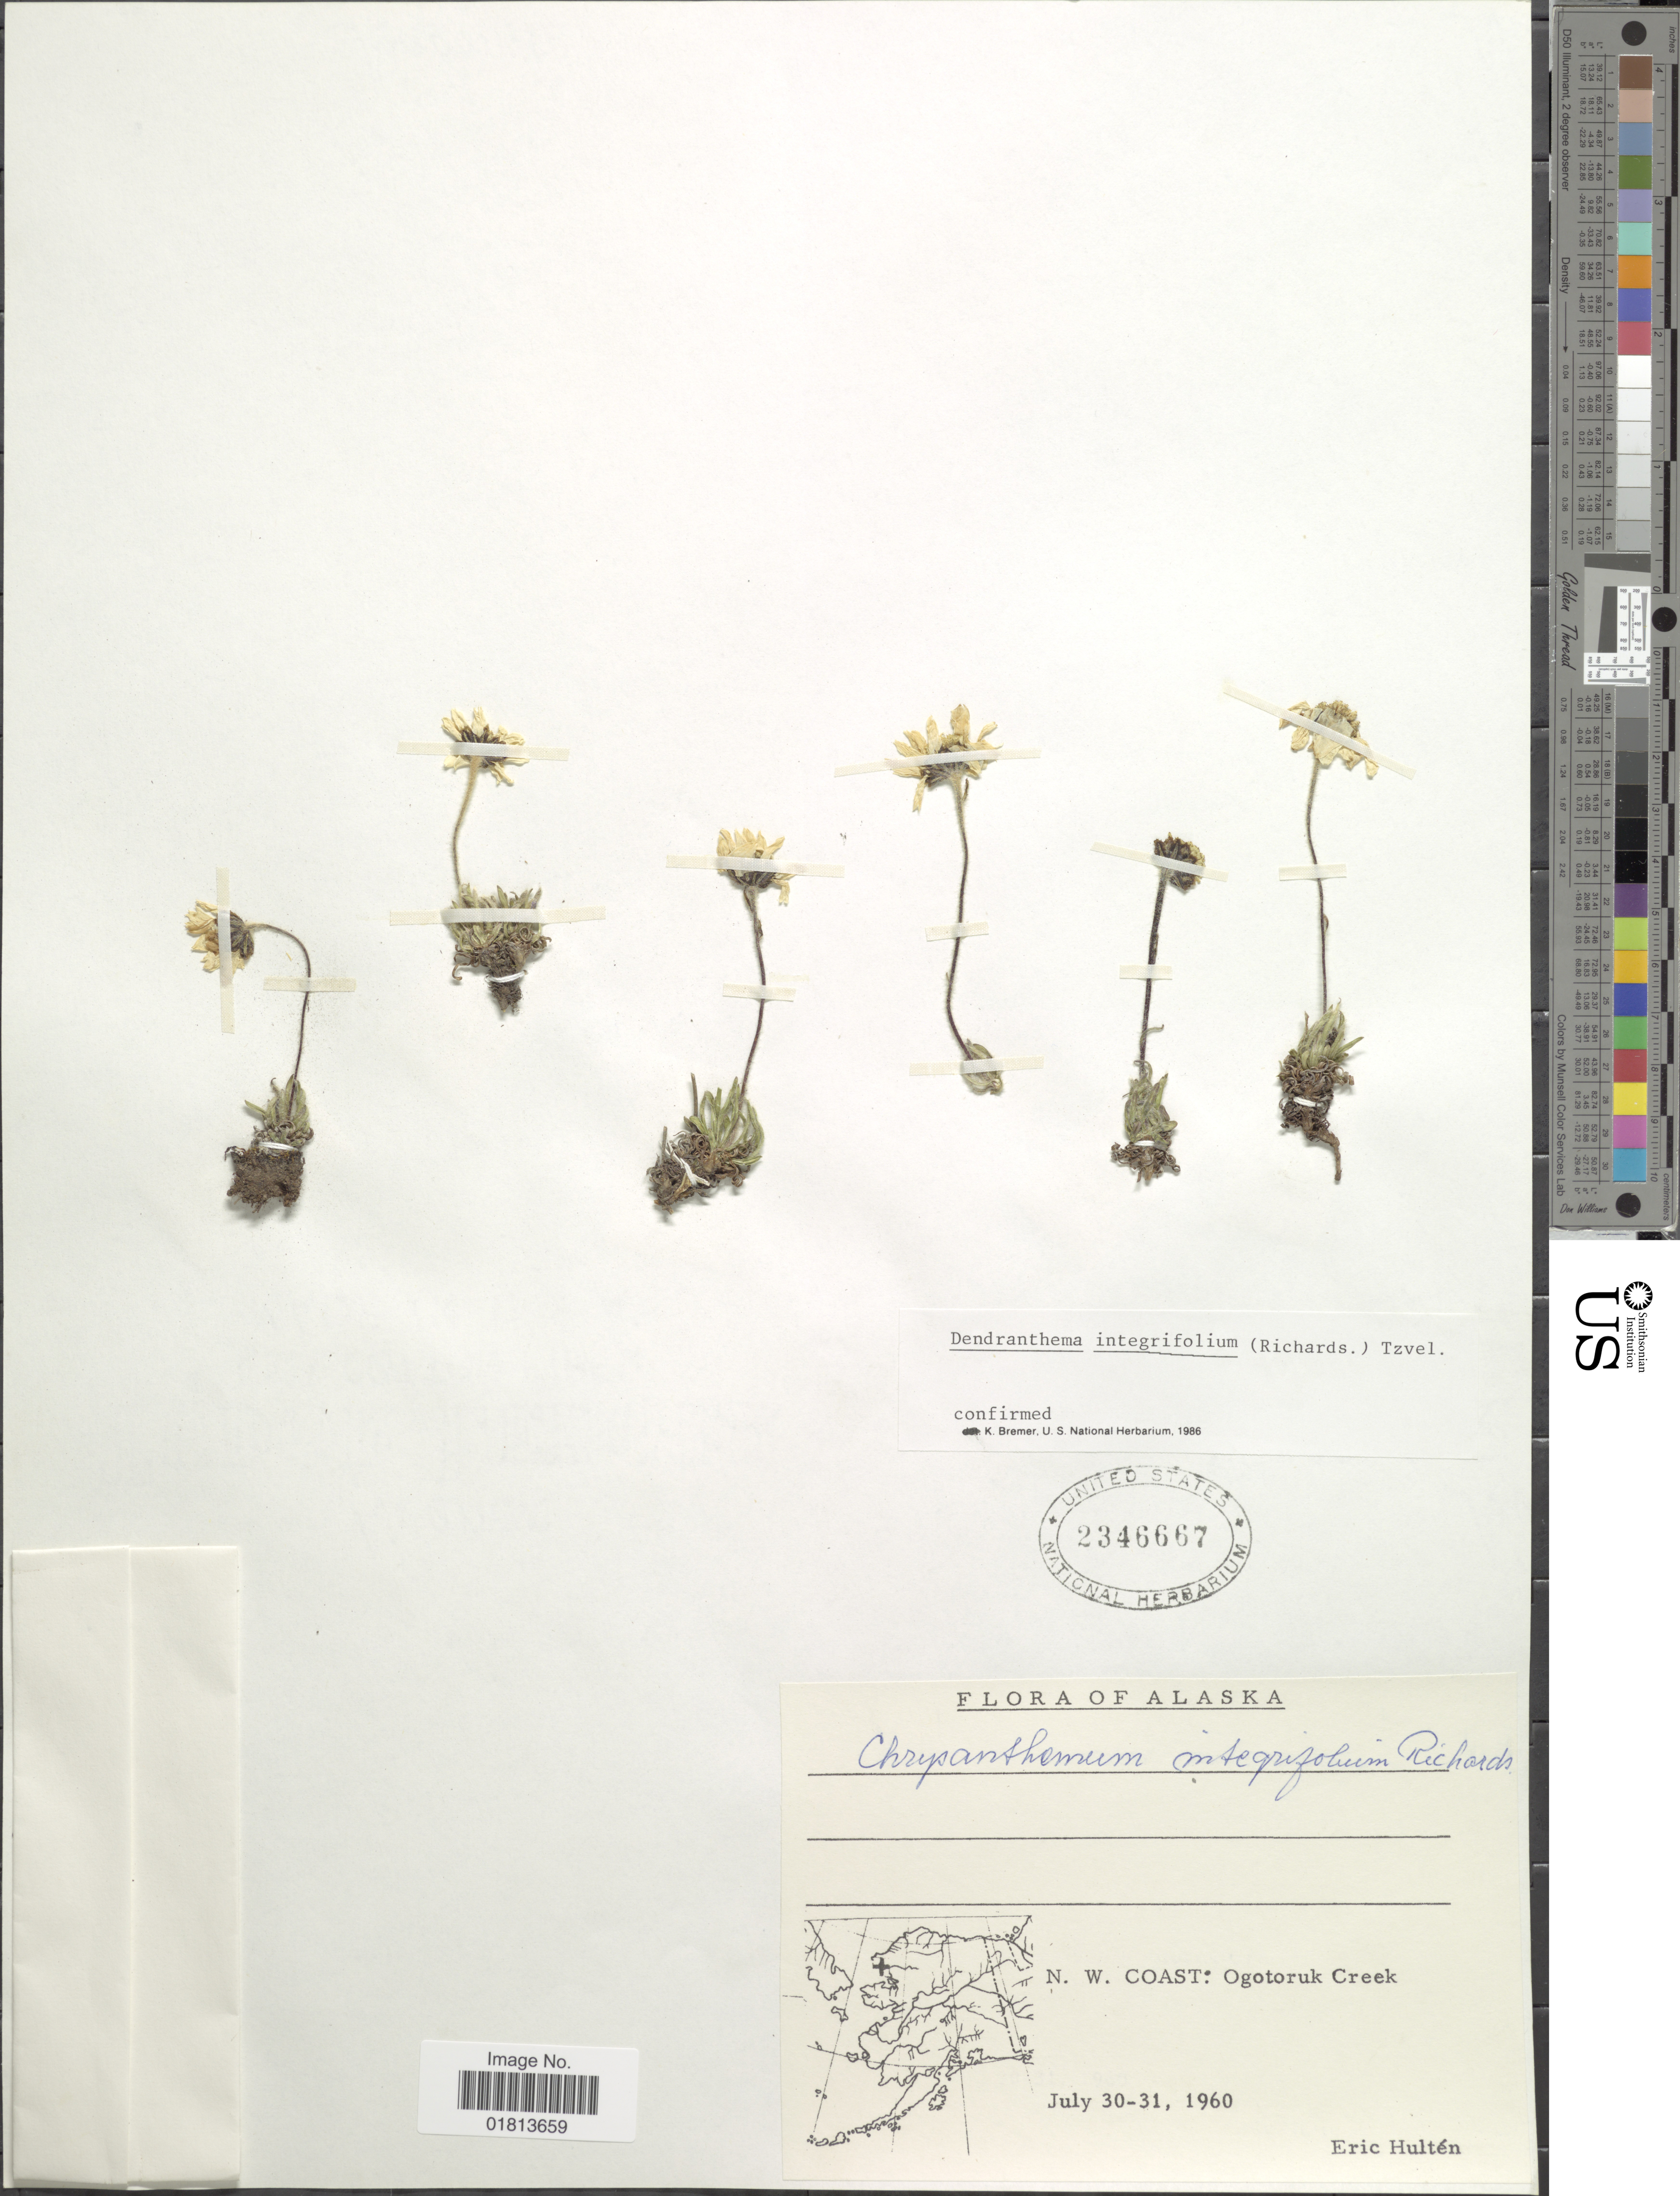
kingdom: Plantae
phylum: Tracheophyta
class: Magnoliopsida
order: Asterales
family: Asteraceae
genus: Dendranthema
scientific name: Dendranthema integrifolium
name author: (Richardson) Tzvelev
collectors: E. G. Hultén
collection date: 1960-07-30/1960-07-31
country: United States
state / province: Alaska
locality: N. W. Coast: Ogotoruk Creek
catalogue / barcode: US 2346667